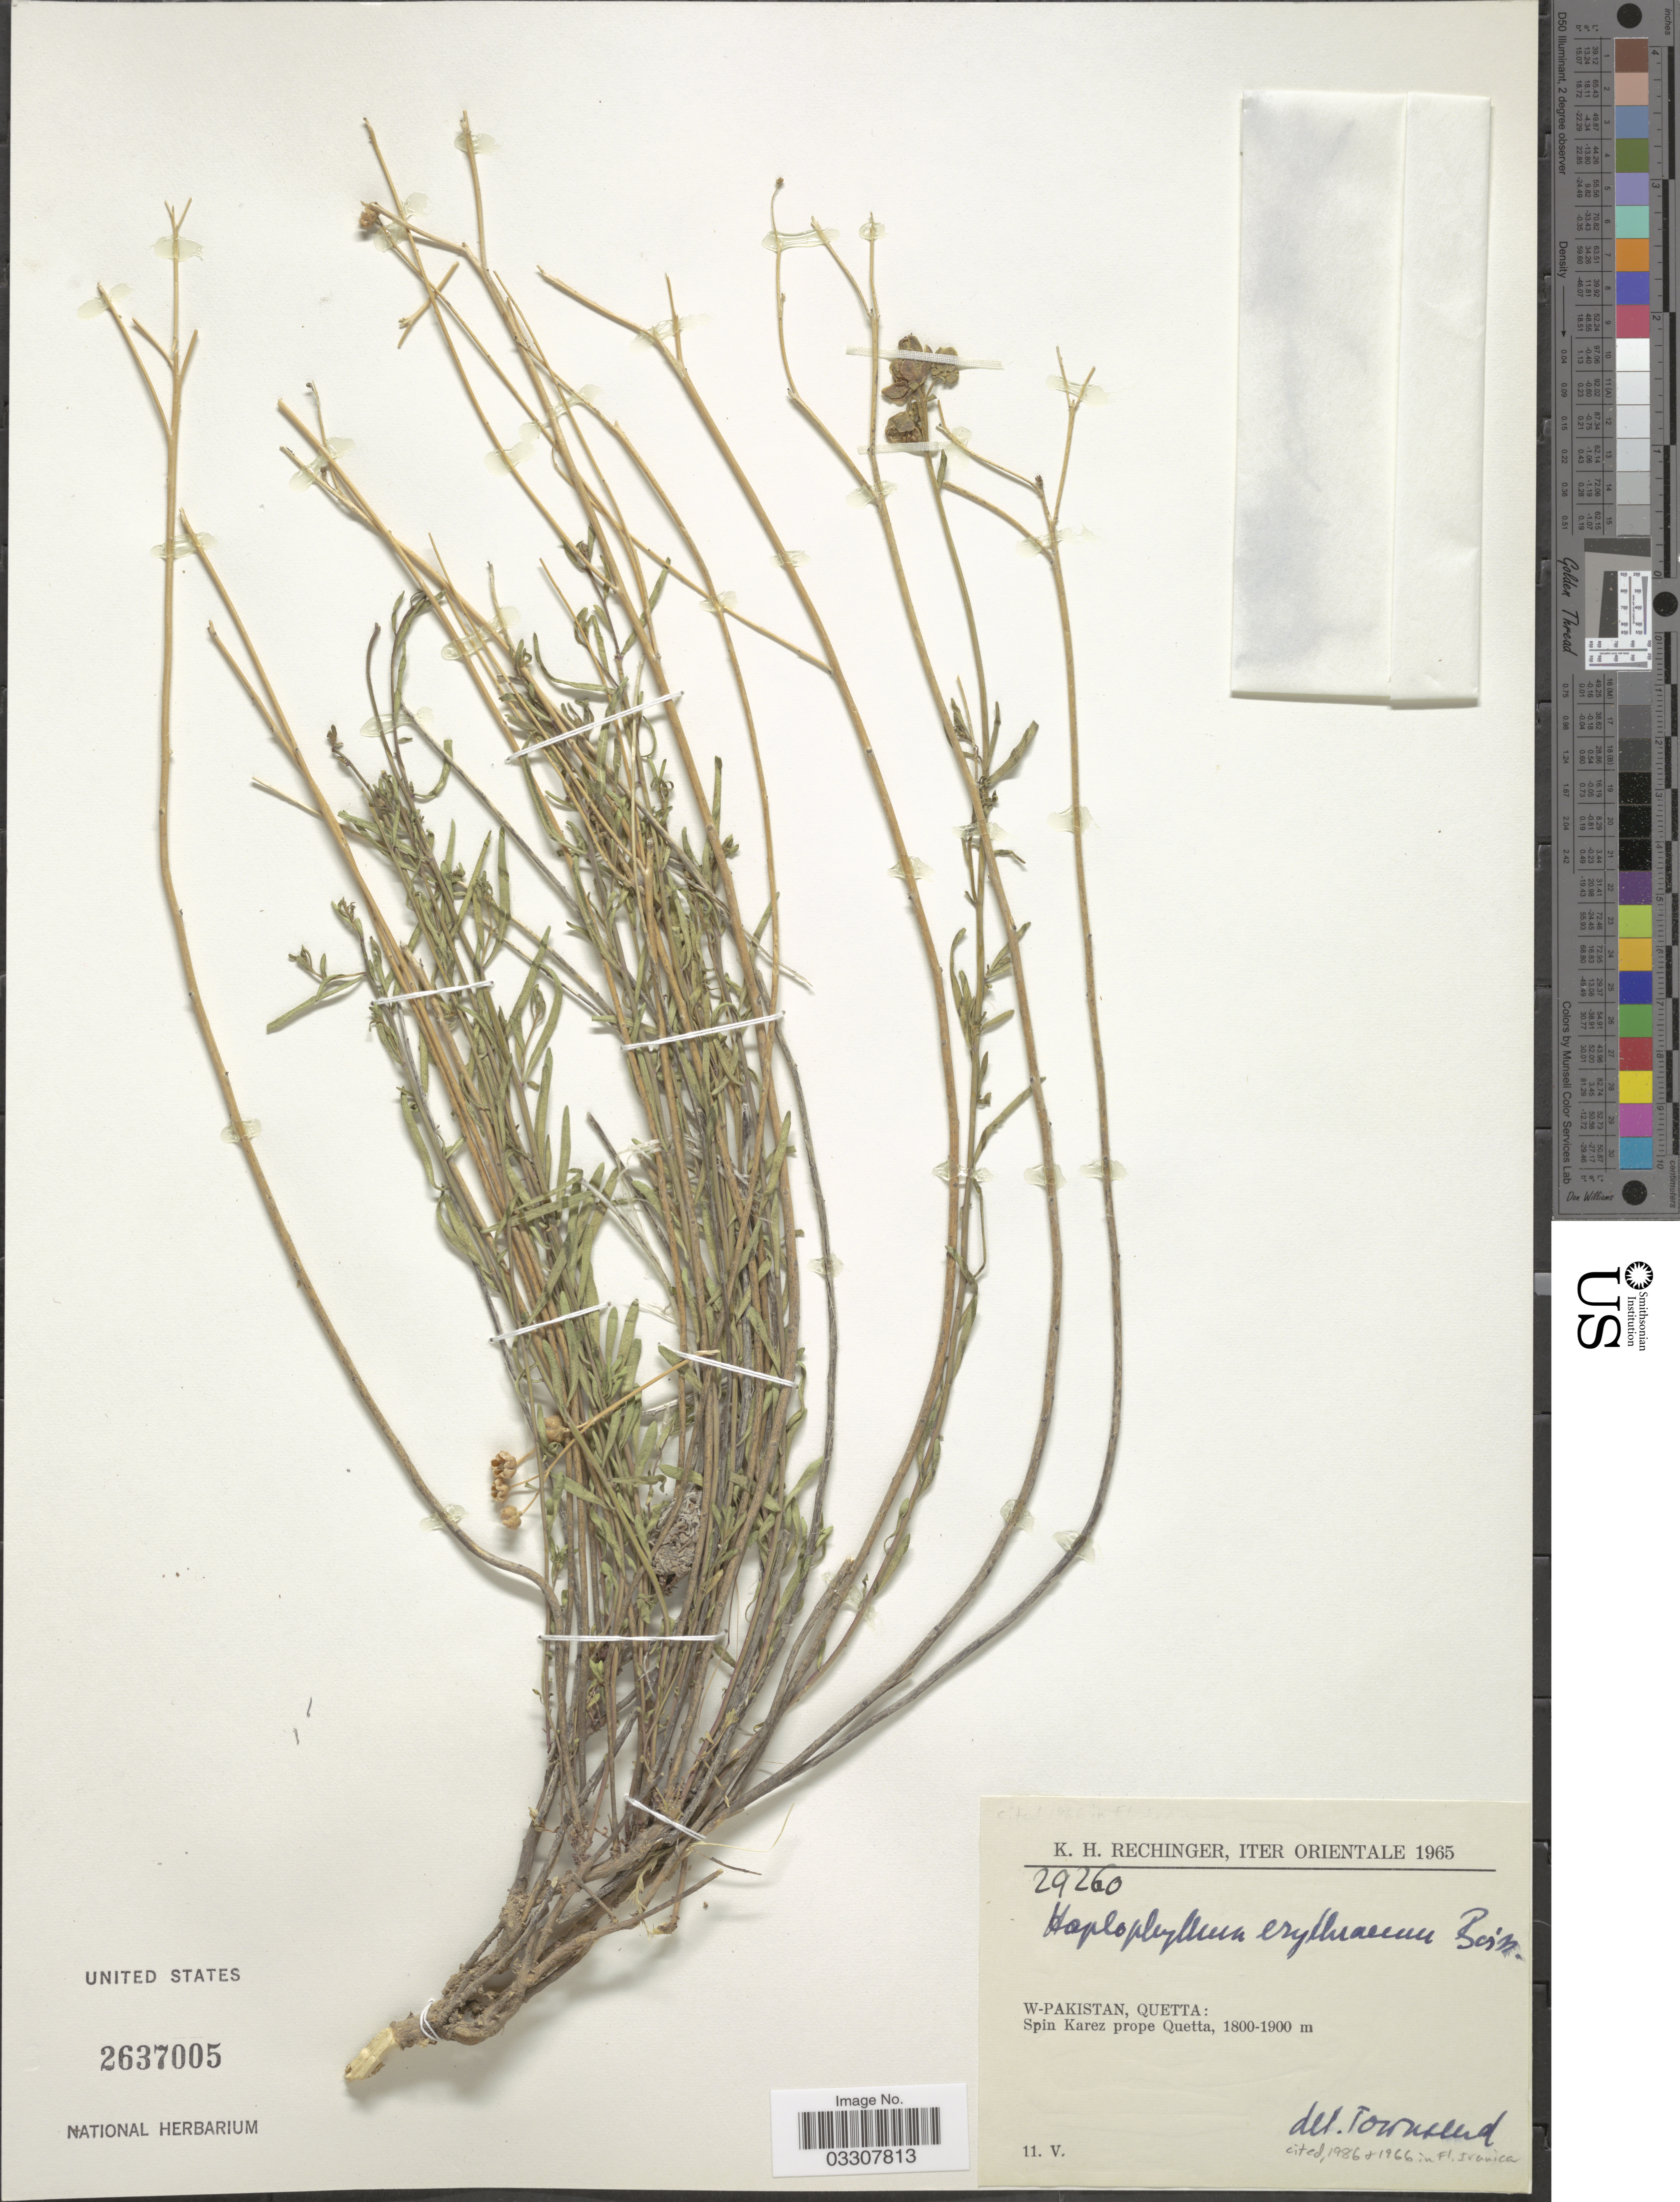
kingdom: Plantae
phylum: Tracheophyta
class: Magnoliopsida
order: Sapindales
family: Rutaceae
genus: Haplophyllum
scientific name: Haplophyllum erythraeum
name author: Boiss.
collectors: K. H. Rechinger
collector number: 29260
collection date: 1965-05-11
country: Pakistan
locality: W-Pakistan, Quetta: Spin Karez prope Quetta.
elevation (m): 1800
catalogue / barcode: US 2637005